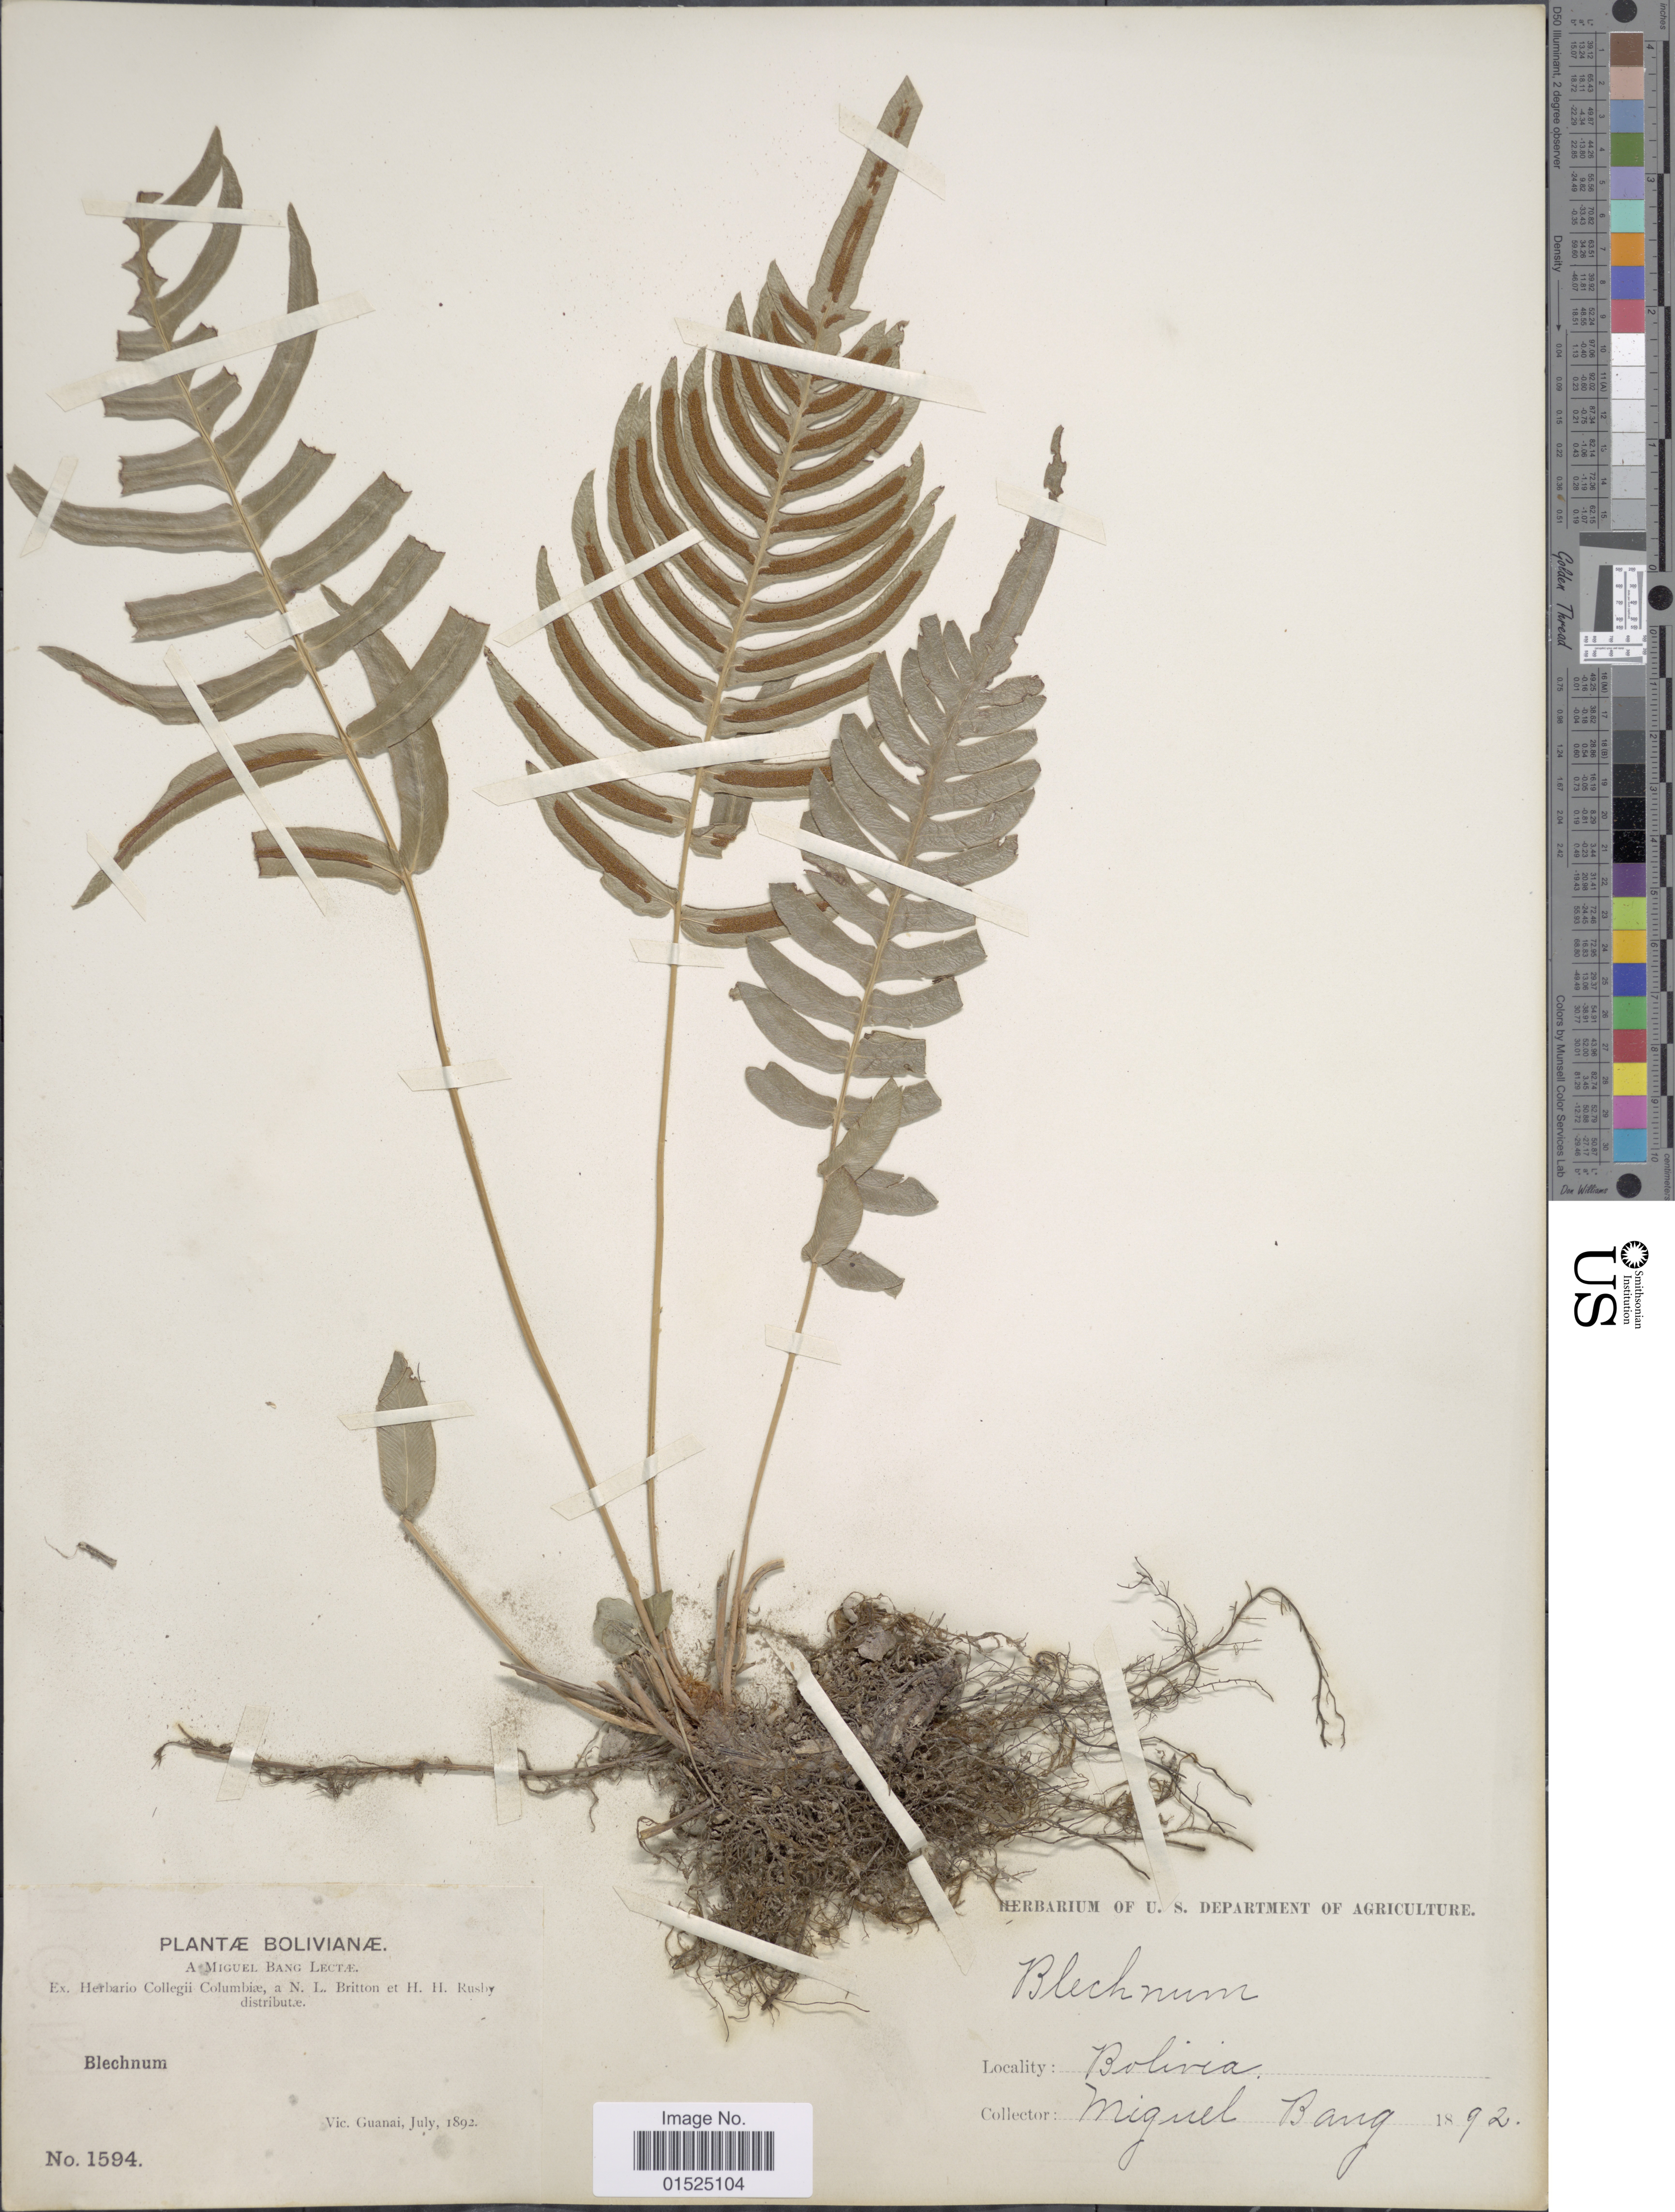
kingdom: Plantae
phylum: Tracheophyta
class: Polypodiopsida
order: Polypodiales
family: Blechnaceae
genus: Blechnum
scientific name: Blechnum appendiculatum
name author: Willd.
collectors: M. Bang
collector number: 1594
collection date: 1892-07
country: Bolivia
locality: Guanai